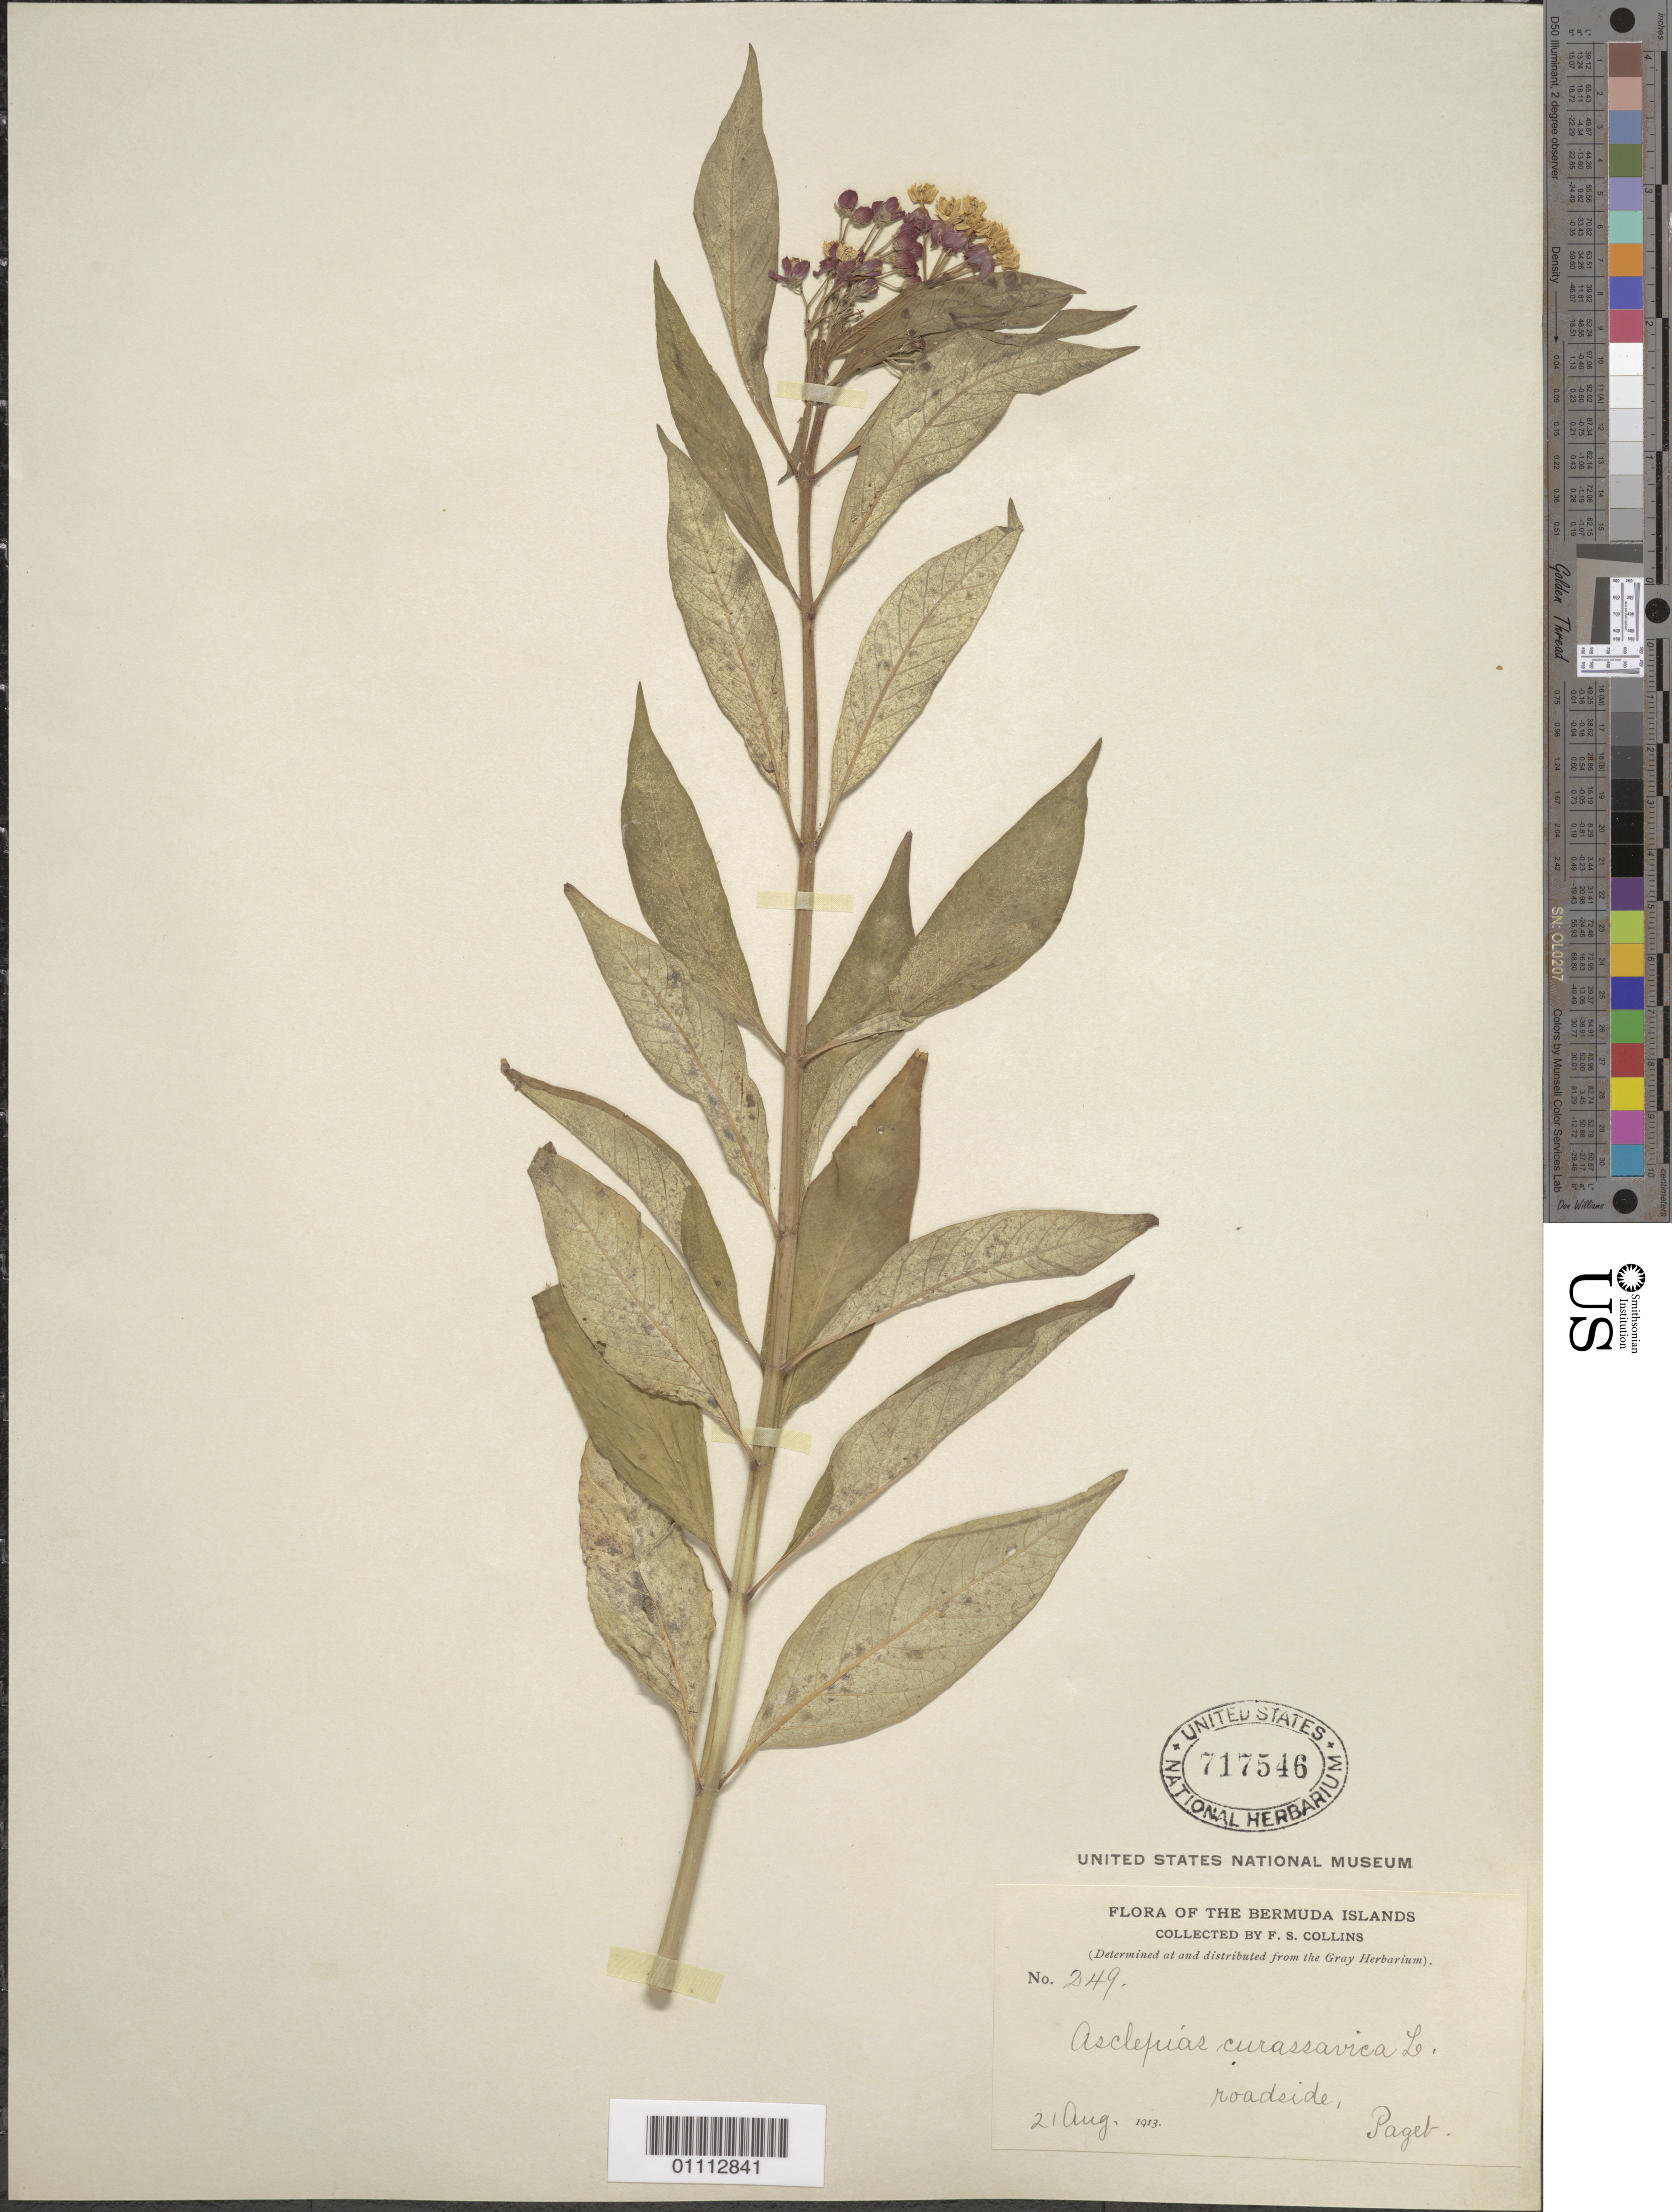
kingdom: Plantae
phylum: Tracheophyta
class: Magnoliopsida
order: Gentianales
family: Apocynaceae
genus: Asclepias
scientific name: Asclepias curassavica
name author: L.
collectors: F. Collins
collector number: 249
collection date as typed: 21 Aug 1913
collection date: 1913-08-21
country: Bermuda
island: Bermuda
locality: Paget roadside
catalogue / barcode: US 717546